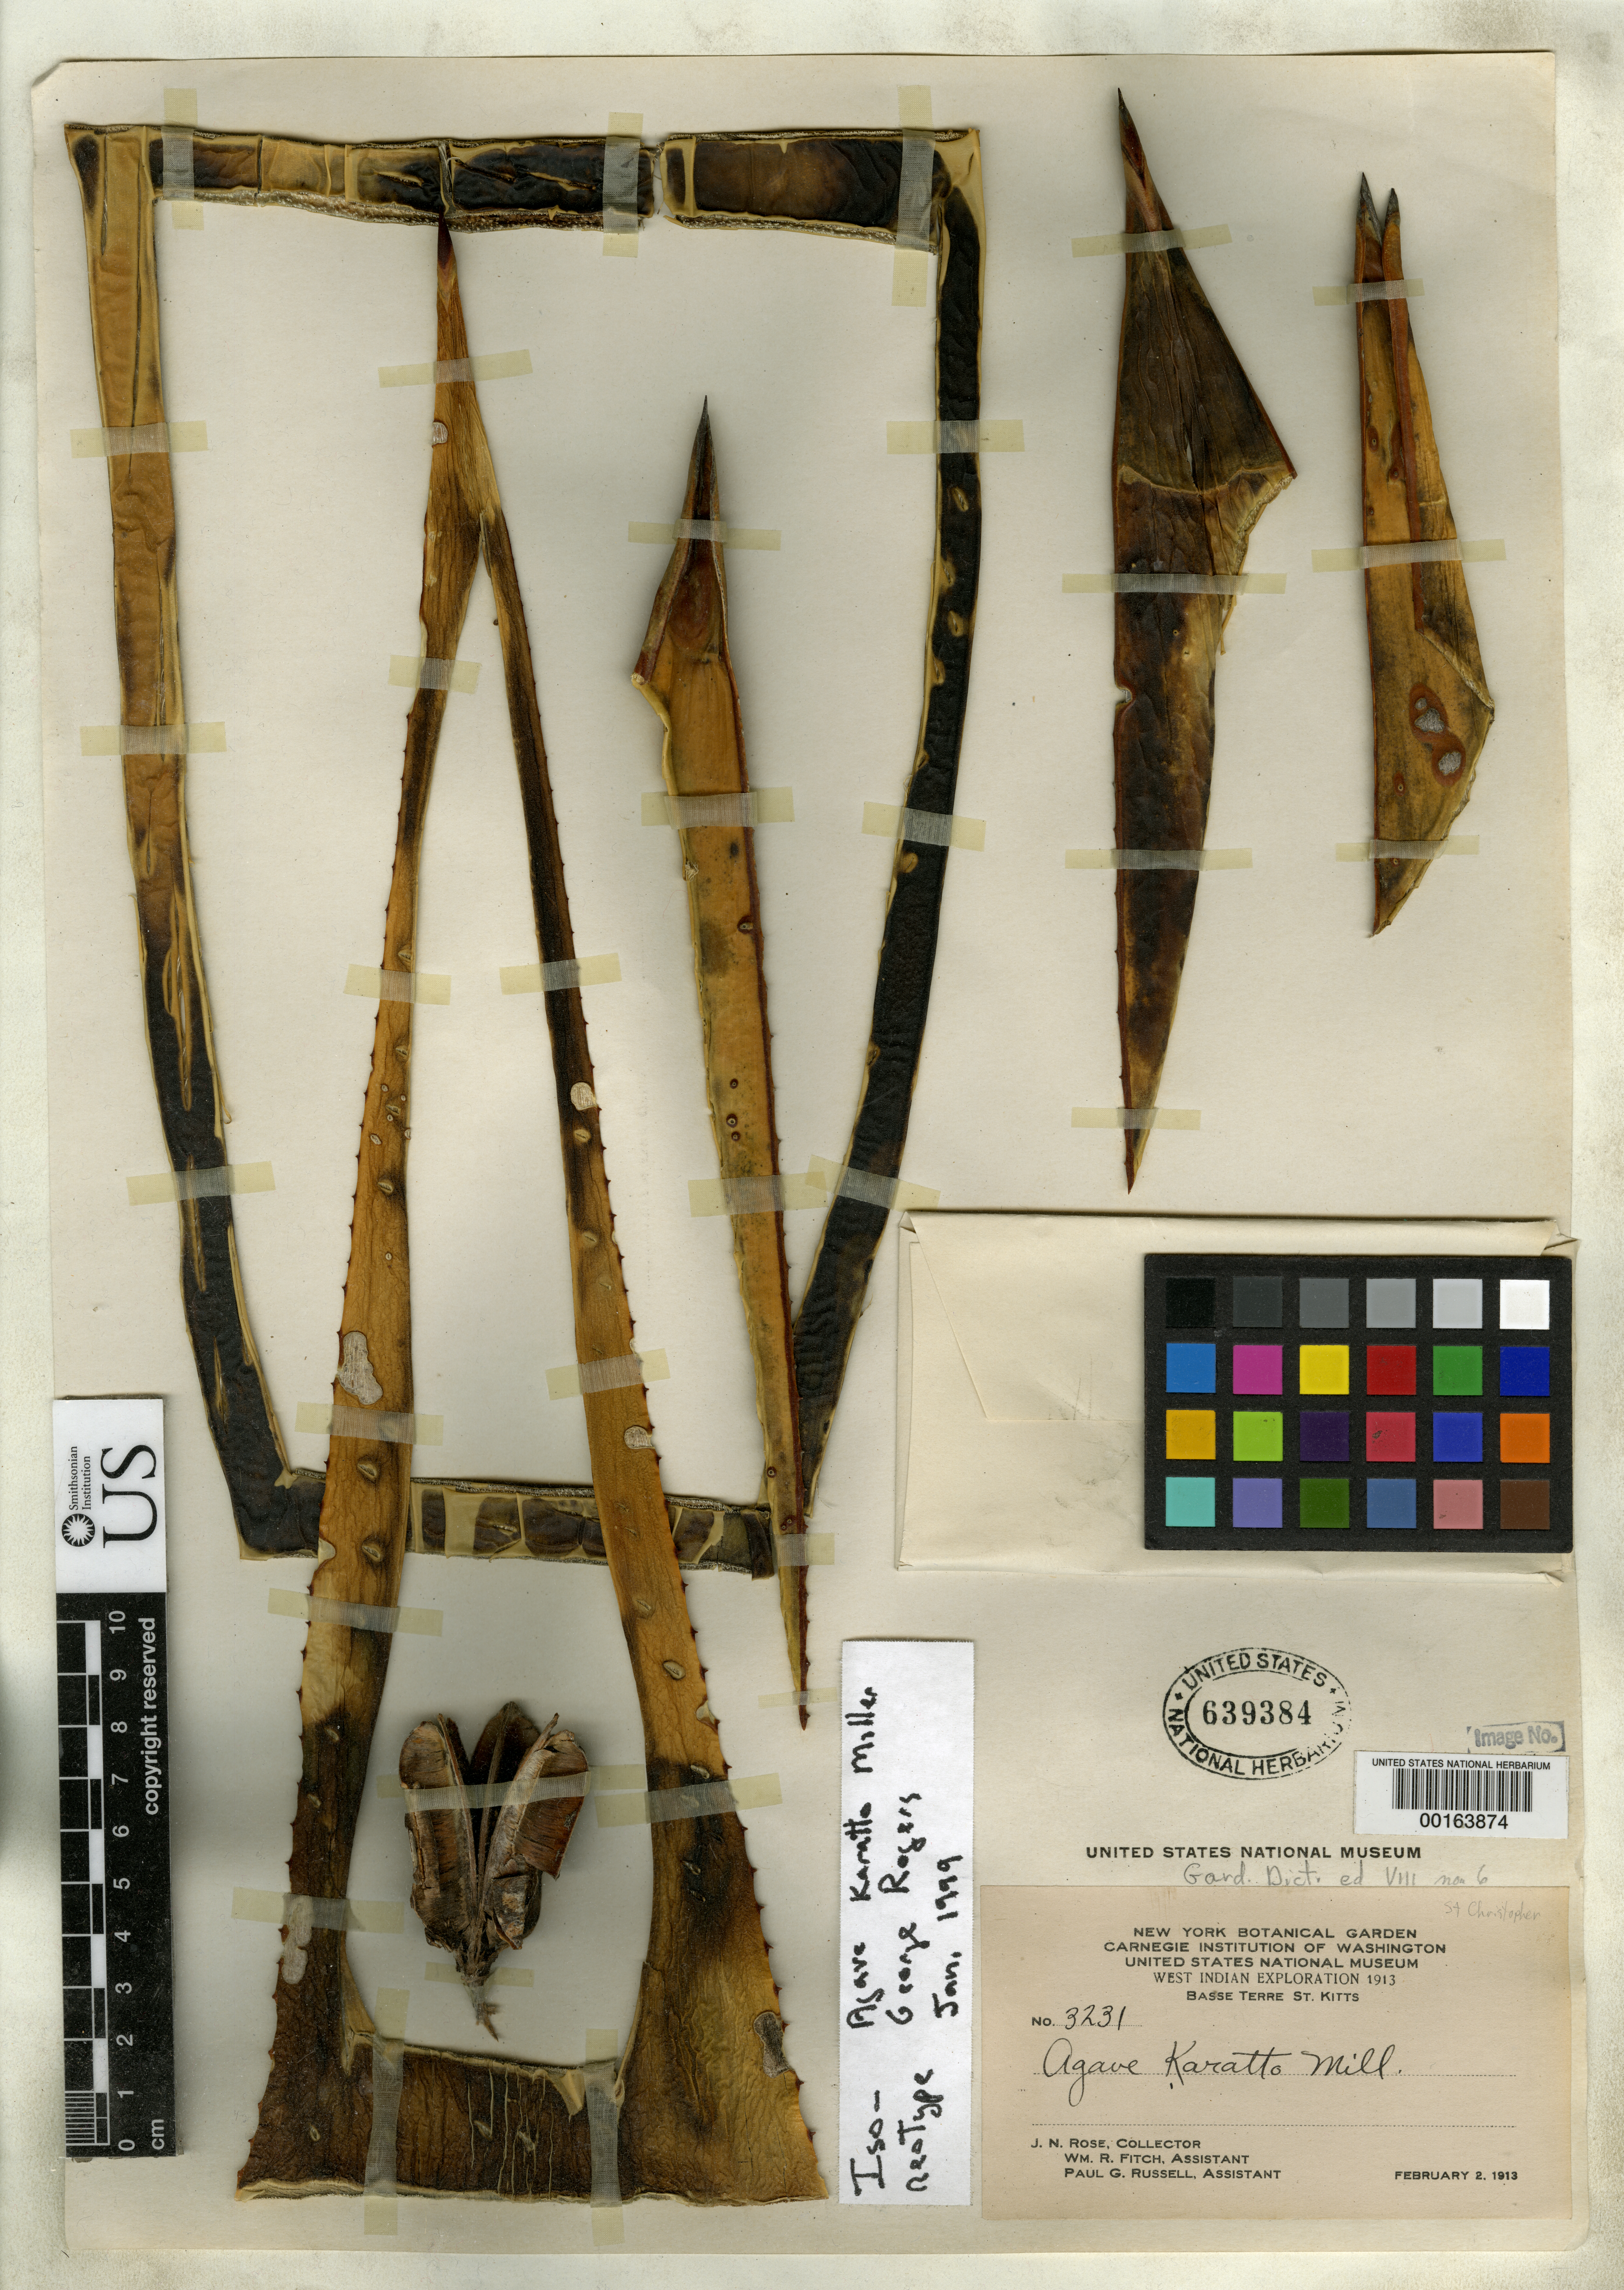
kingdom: Plantae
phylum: Tracheophyta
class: Liliopsida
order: Asparagales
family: Asparagaceae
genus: Agave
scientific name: Agave karatto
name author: Mill.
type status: Isoneotype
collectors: J. N. Rose, W. R. Fitch & P. G. Russell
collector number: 3231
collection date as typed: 02 Feb 1913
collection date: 1913-02-02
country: St. Christopher-Nevis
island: St. Kitts Island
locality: Basse Terre.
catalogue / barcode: US 639384